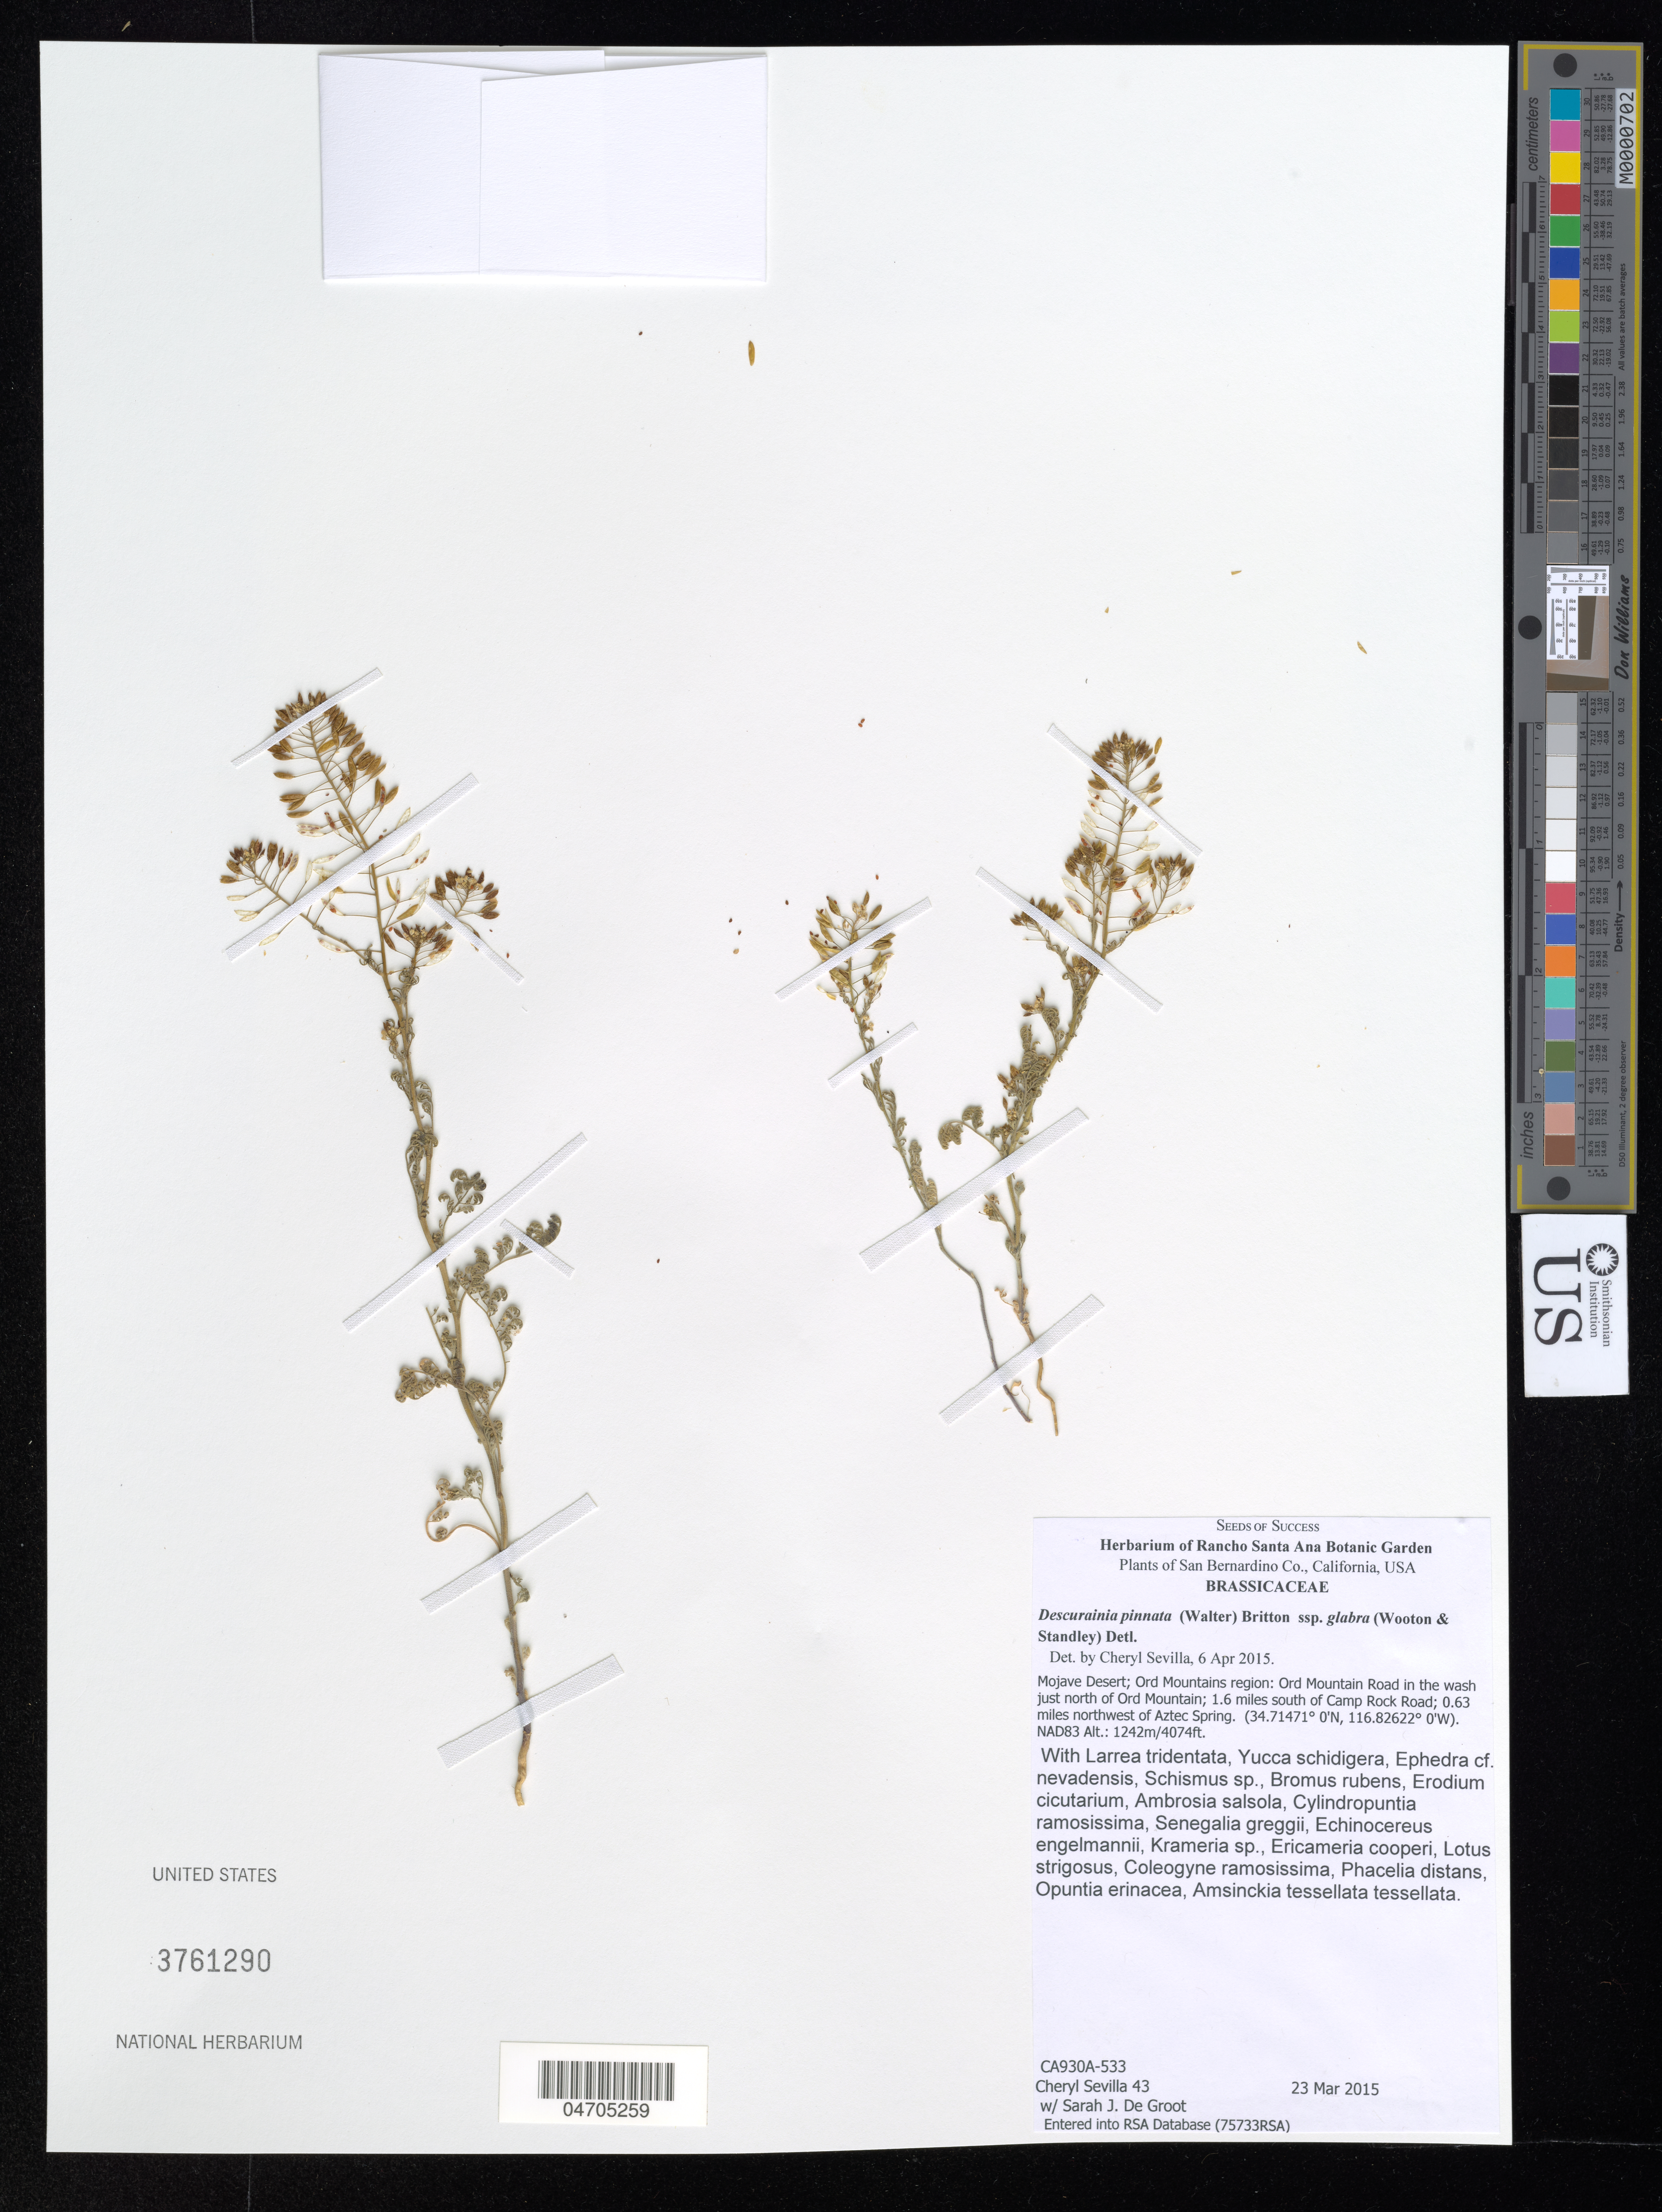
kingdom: Plantae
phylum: Tracheophyta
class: Magnoliopsida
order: Brassicales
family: Brassicaceae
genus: Descurainia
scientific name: Descurainia pinnata subsp. glabra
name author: (Wooton & Standl.) Detling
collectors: C. Sevilla & S. De Groot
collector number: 43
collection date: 2015-03-23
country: United States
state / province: California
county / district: San Bernardino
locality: San Bernardino Co. Mojave Desert; Ord Mountains region: Ord Mountain Road in the wash just north of Ord Mountain; 1.6 miles south of Camp Rock Road; 0.63 miles northwest of Aztec Spring.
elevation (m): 1242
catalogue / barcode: US 3761290